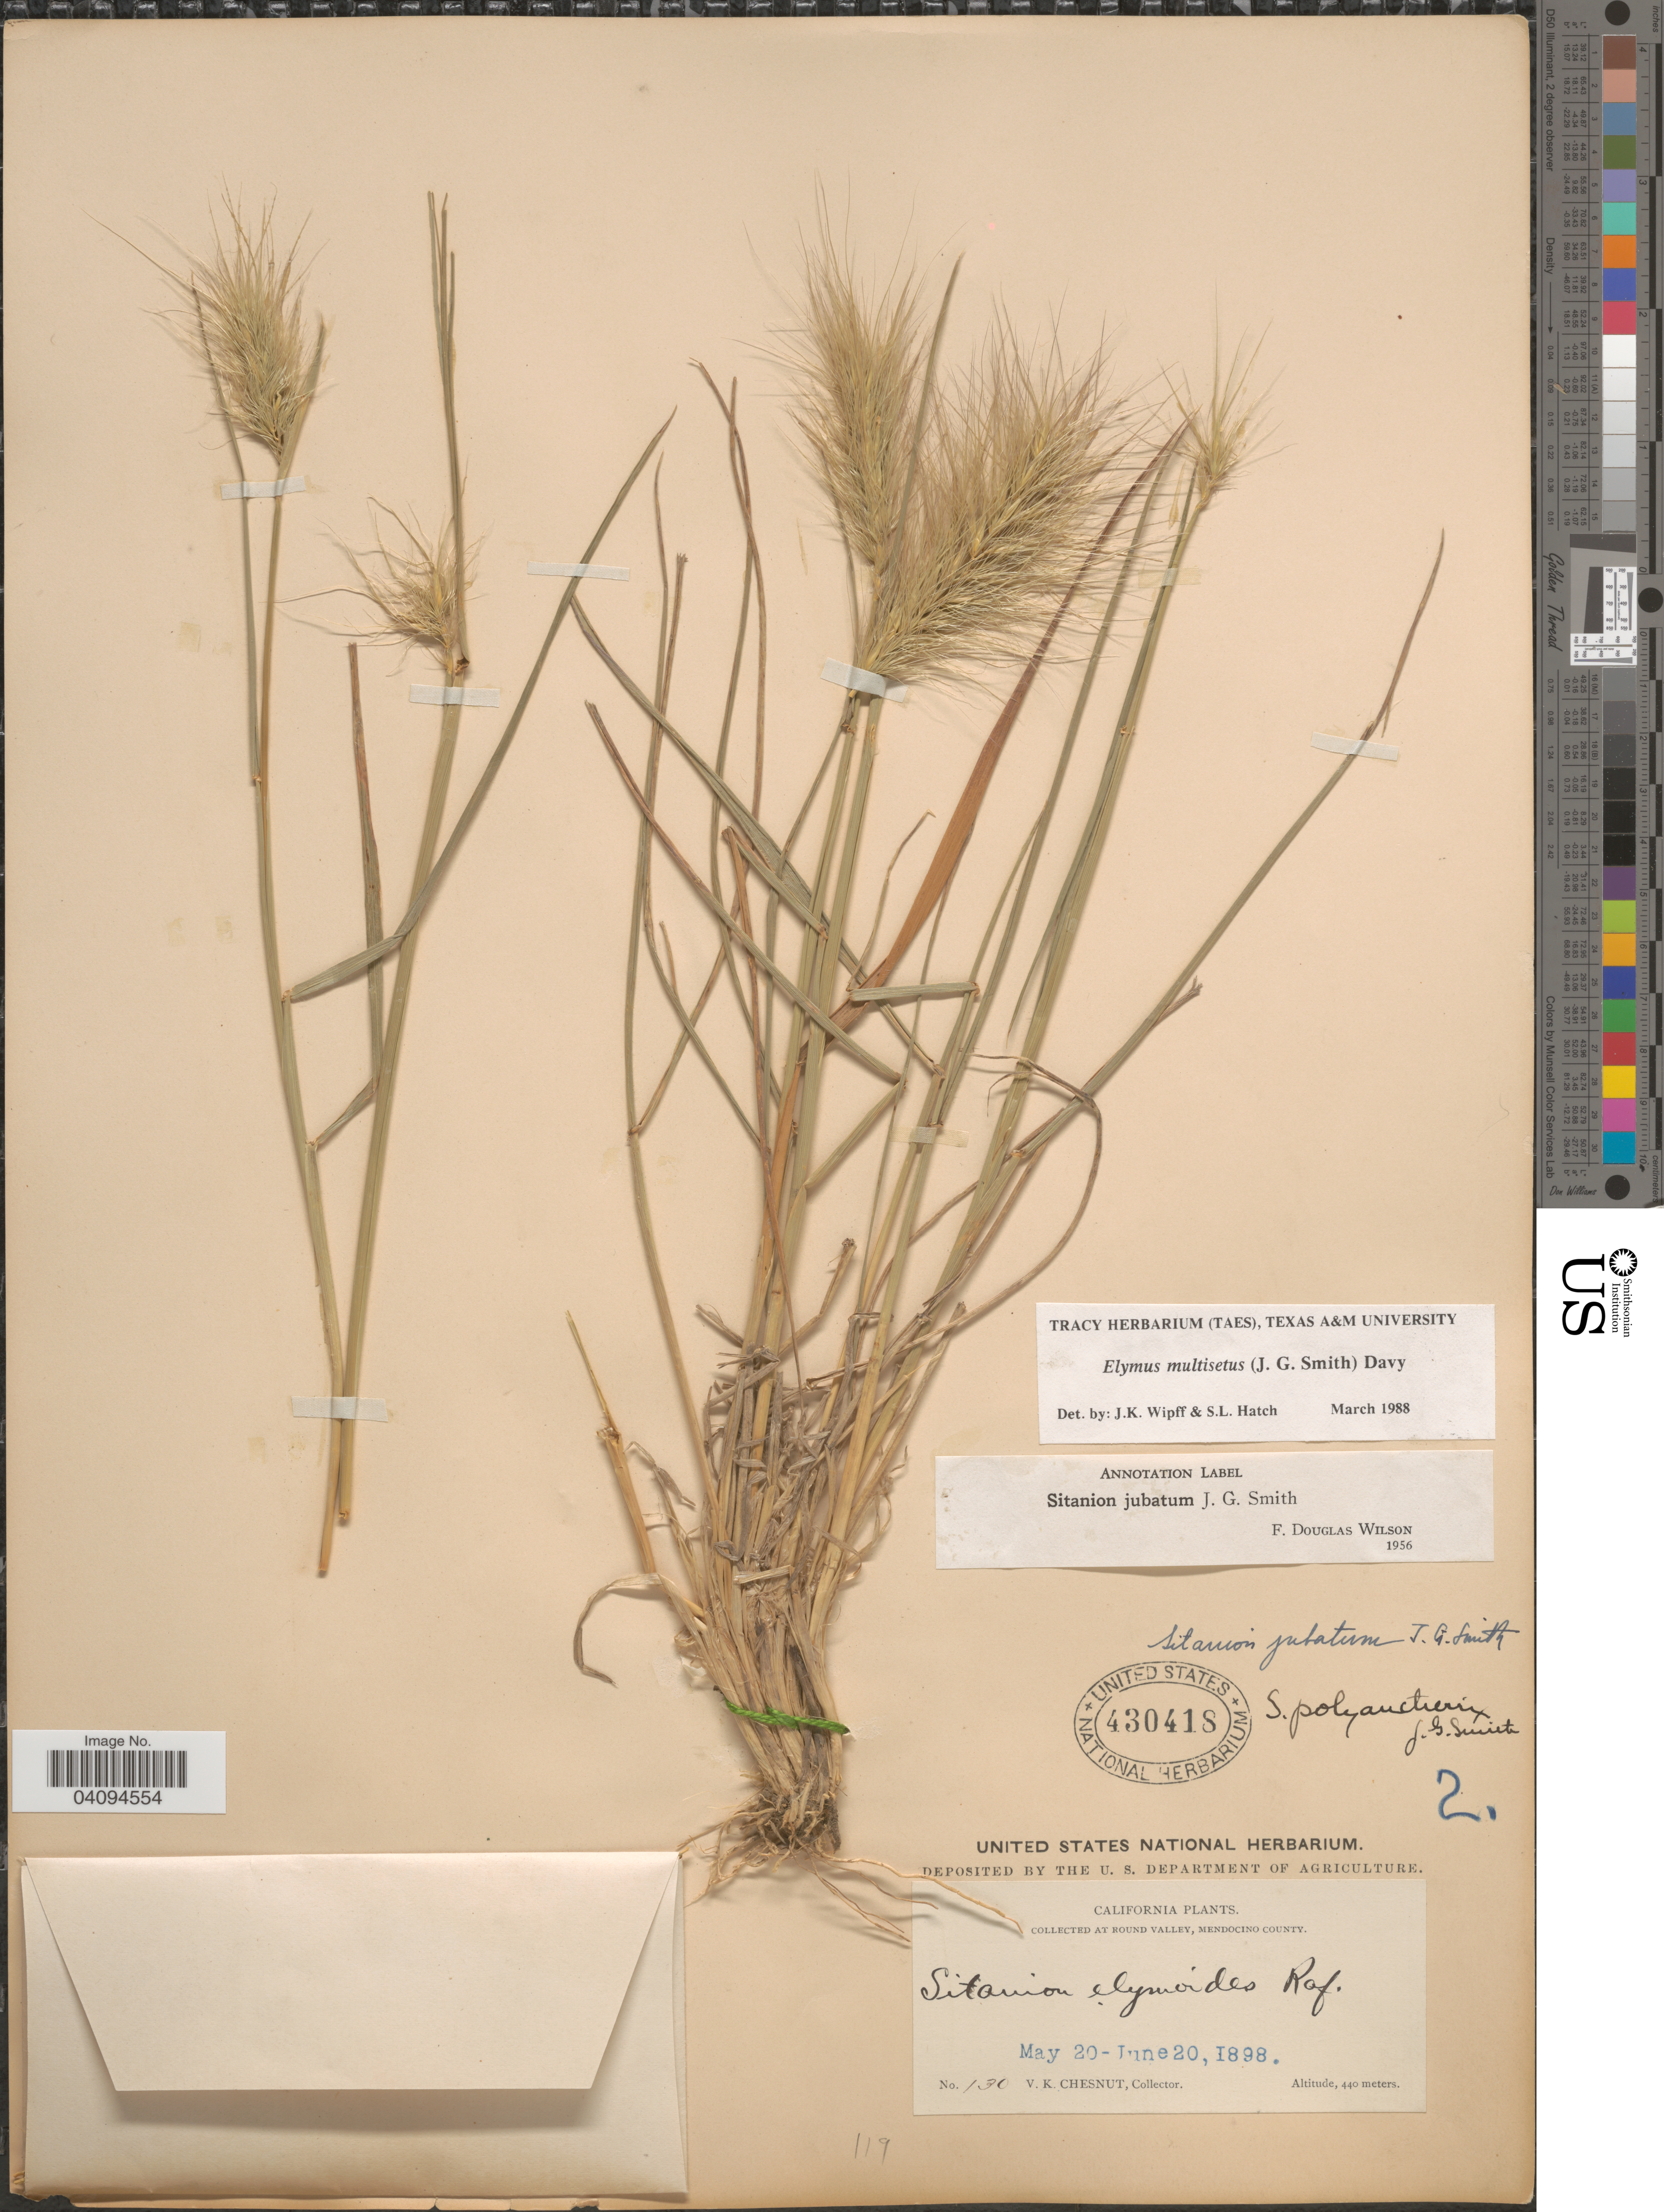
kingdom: Plantae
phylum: Tracheophyta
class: Liliopsida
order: Poales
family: Poaceae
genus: Elymus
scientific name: Elymus multisetus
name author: (J.G. Sm.) Burtt Davy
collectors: V. Chesnut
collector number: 130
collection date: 1898-05-20/1898-06-20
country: United States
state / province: California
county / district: Mendocino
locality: At Round Valley, Mendocino County.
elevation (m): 440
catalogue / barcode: US 430418